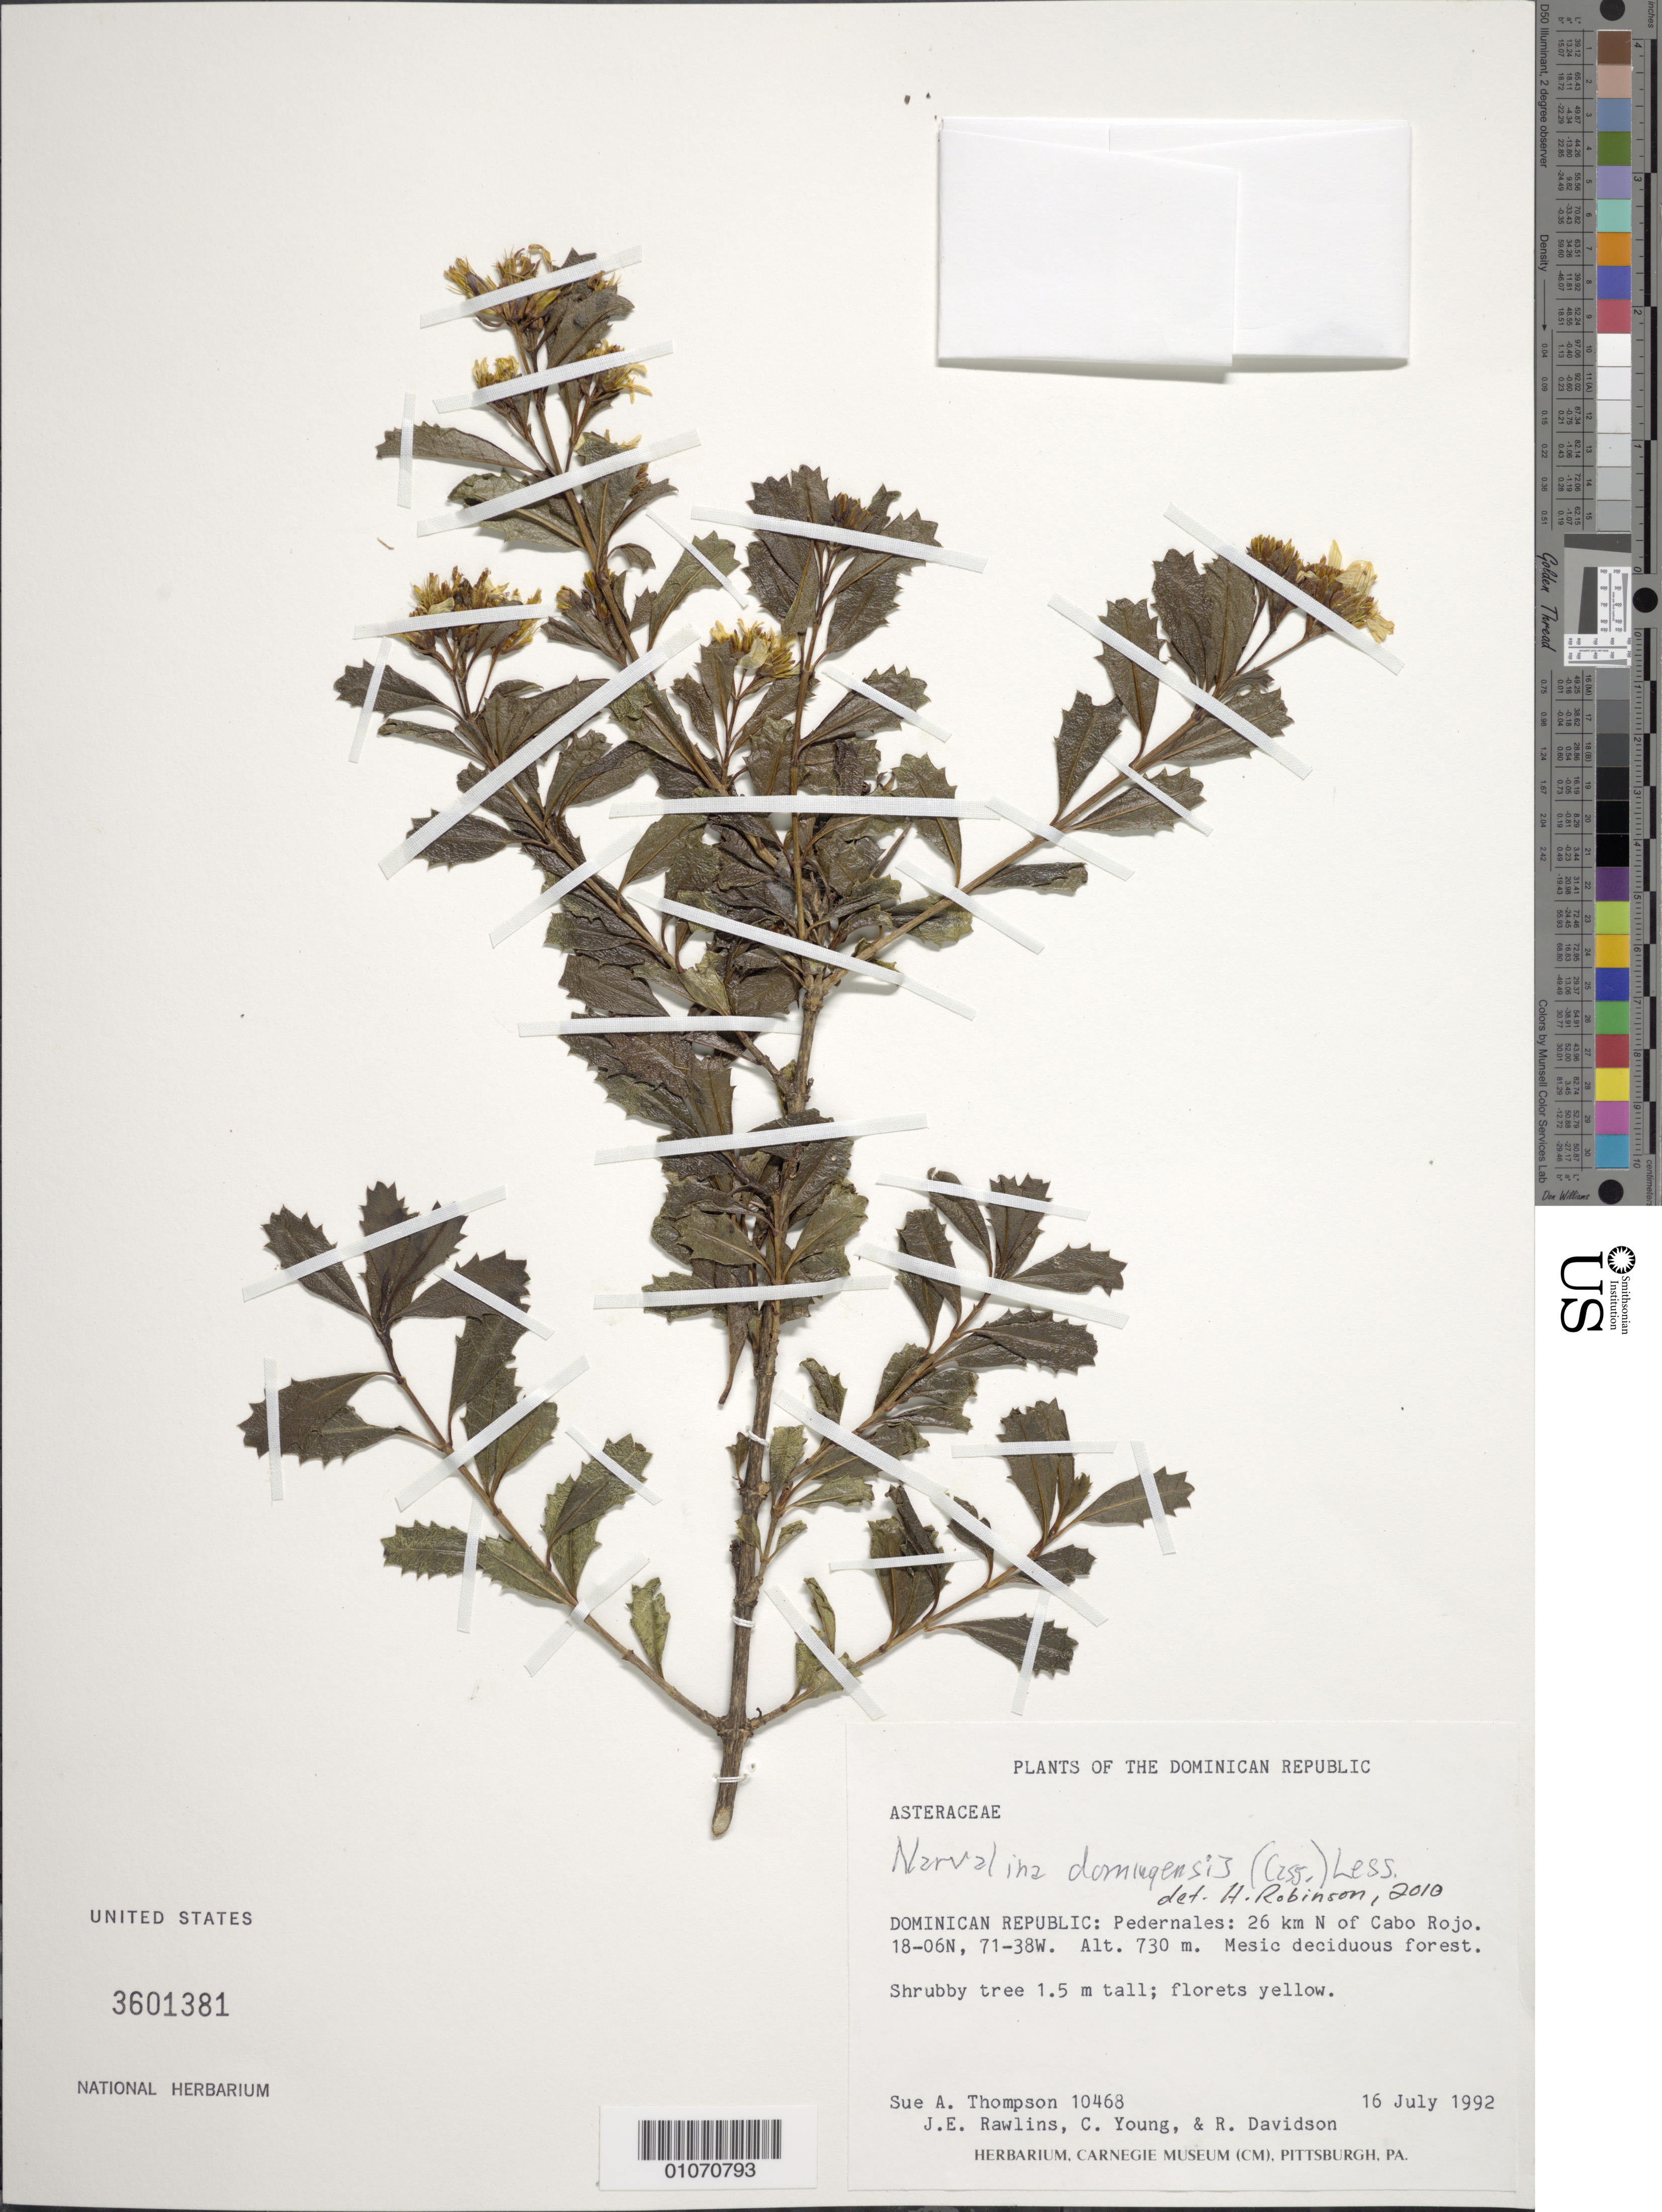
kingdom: Plantae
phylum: Tracheophyta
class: Magnoliopsida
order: Asterales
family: Asteraceae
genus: Narvalina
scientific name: Narvalina domingensis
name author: (Cass.) Less.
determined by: Robinson, Harold E., (US)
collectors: S. A. Thompson, J. Rawlins, C. Young & R. Davidson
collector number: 10468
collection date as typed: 16 Jul 1992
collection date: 1992-07-16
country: Dominican Republic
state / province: Pedernales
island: Hispaniola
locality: Cabo Rojo, 26 km N of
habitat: Mesic deciduous forest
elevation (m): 730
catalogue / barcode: US 3601381